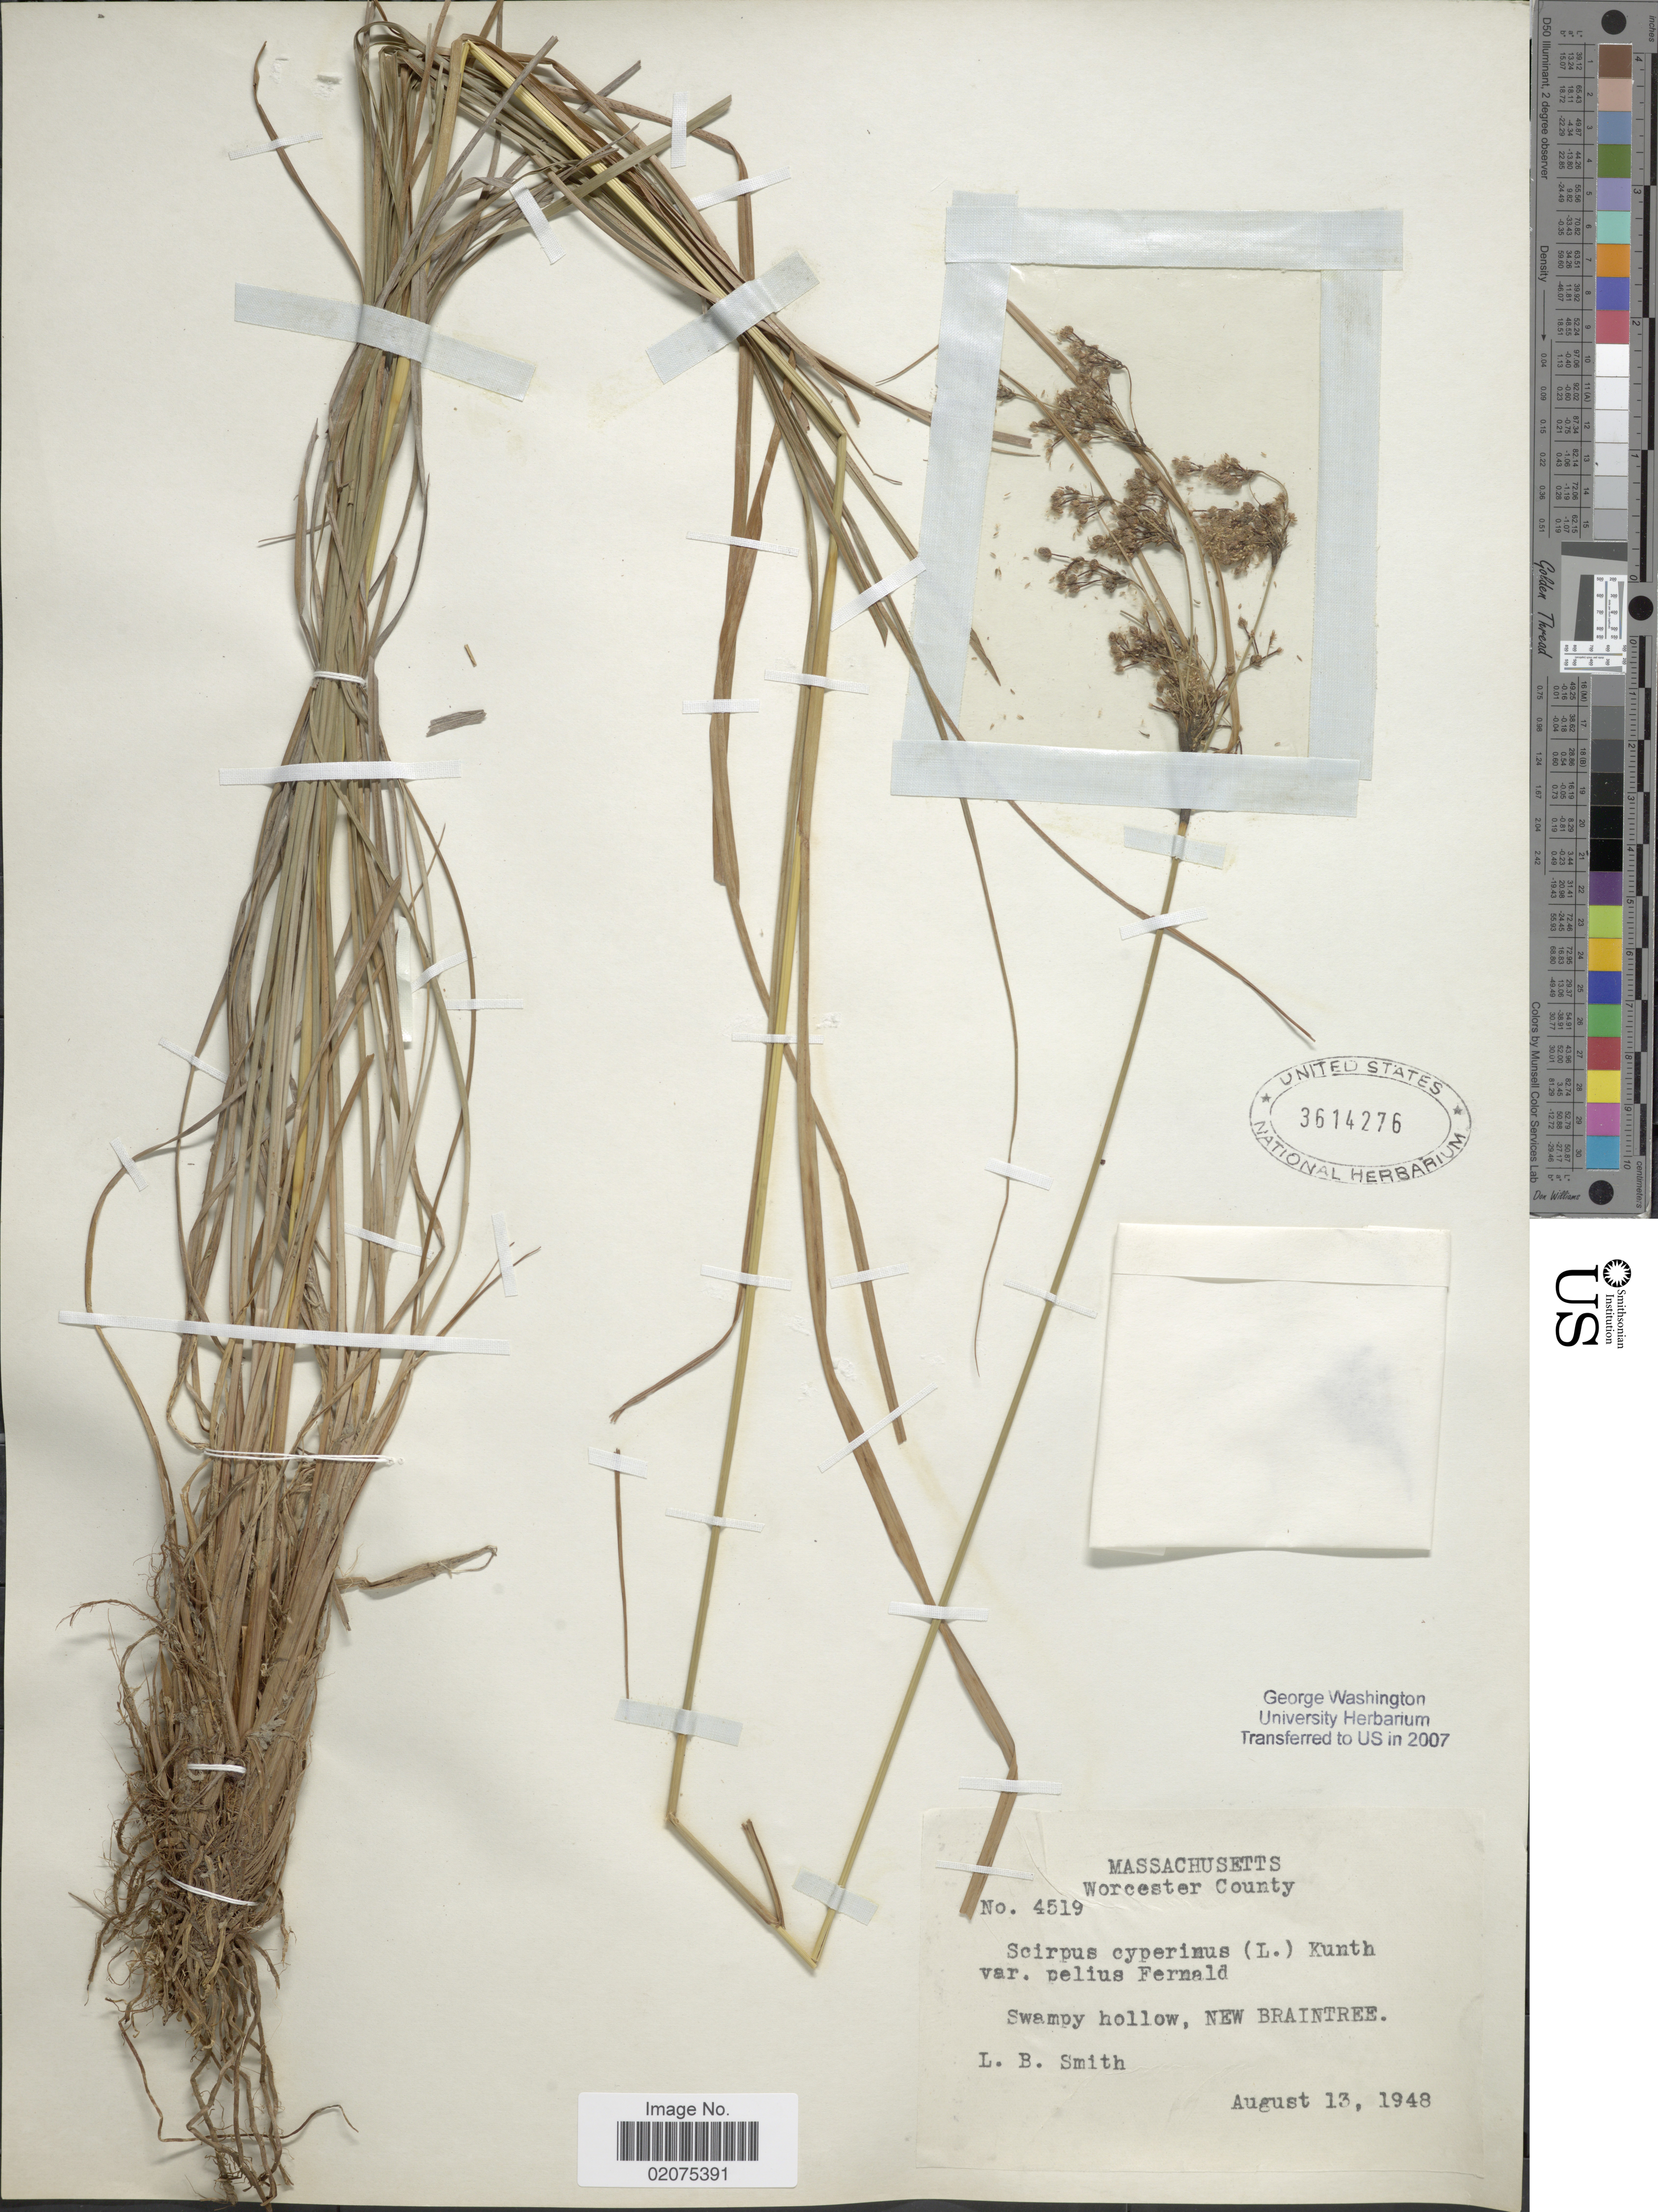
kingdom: Plantae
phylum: Tracheophyta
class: Liliopsida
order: Poales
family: Cyperaceae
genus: Scirpus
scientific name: Scirpus cyperinus var. pelius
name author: Fernald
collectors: L. Smith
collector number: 4519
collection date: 1948-08-13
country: United States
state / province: Massachusetts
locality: Worcester County. Swampy hollow, New Braintree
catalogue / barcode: US 3614276